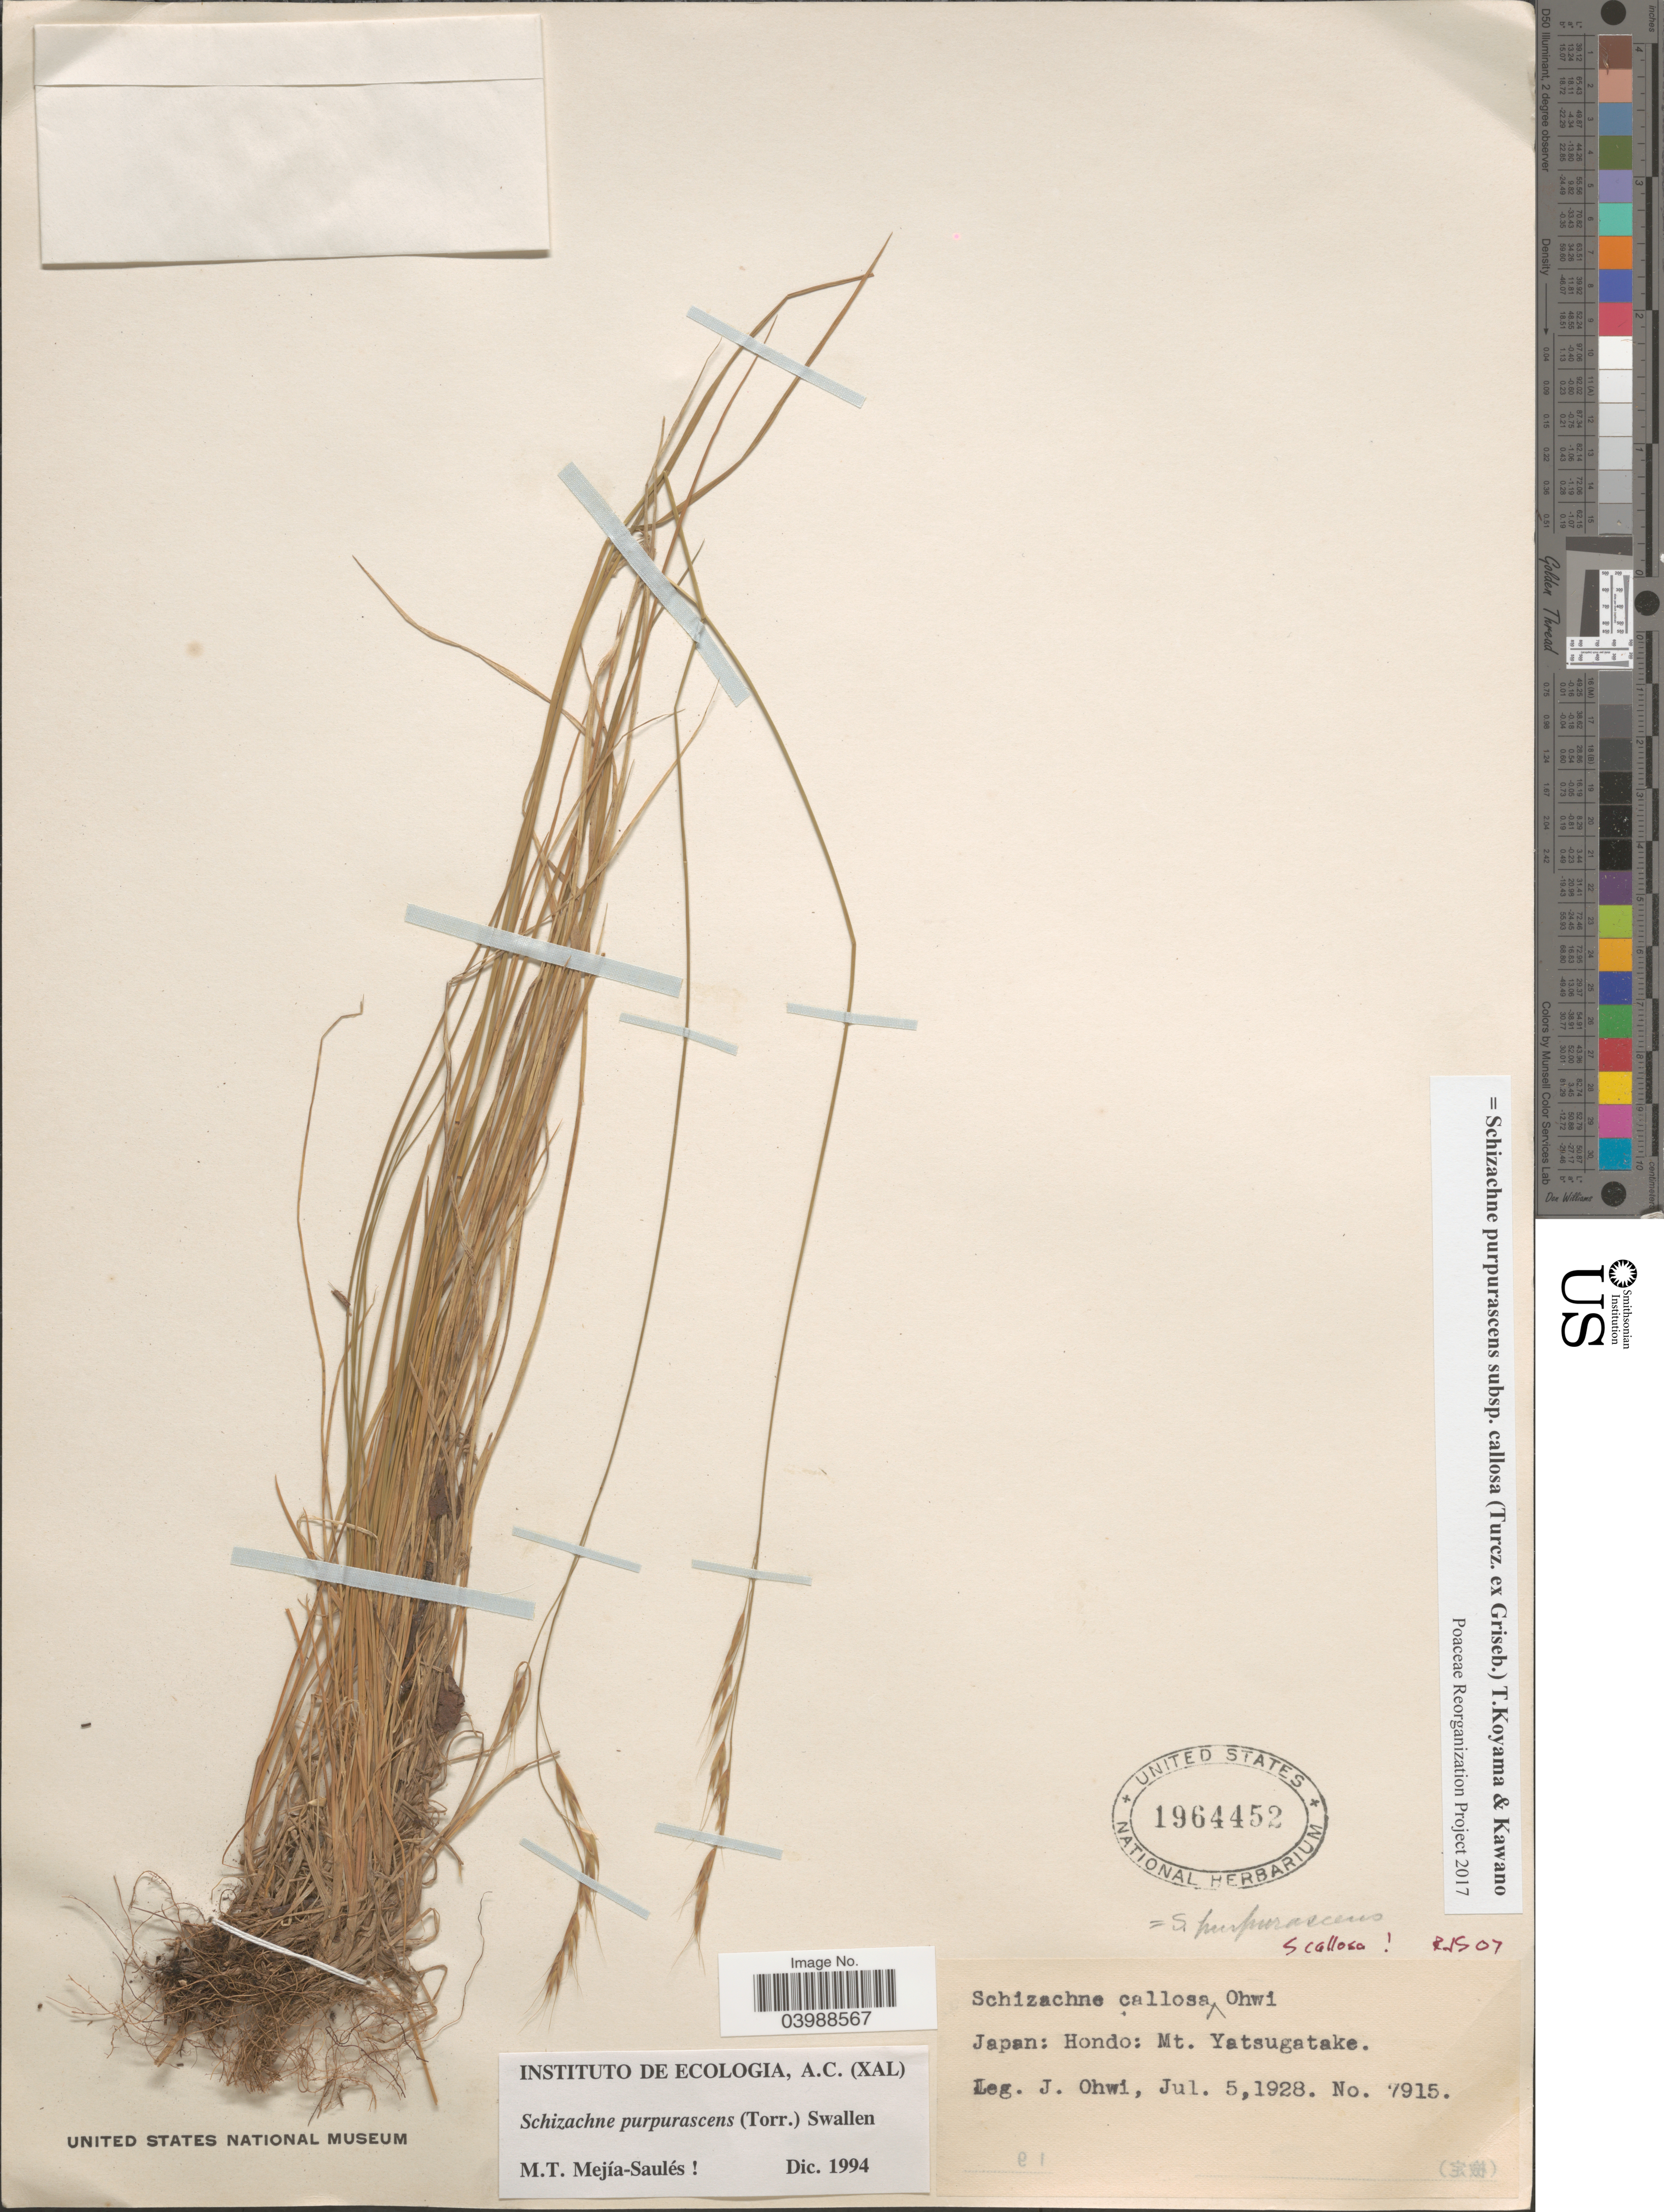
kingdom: Plantae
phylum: Tracheophyta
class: Liliopsida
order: Poales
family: Poaceae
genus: Schizachne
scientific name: Schizachne purpurascens subsp. callosa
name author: (Turcz. ex Griseb.) T. Koyama & Kawano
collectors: J. Ohwi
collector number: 7915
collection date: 1928-07-05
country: Japan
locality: Hondo: Mt. Yatsugatake.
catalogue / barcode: US 1964452